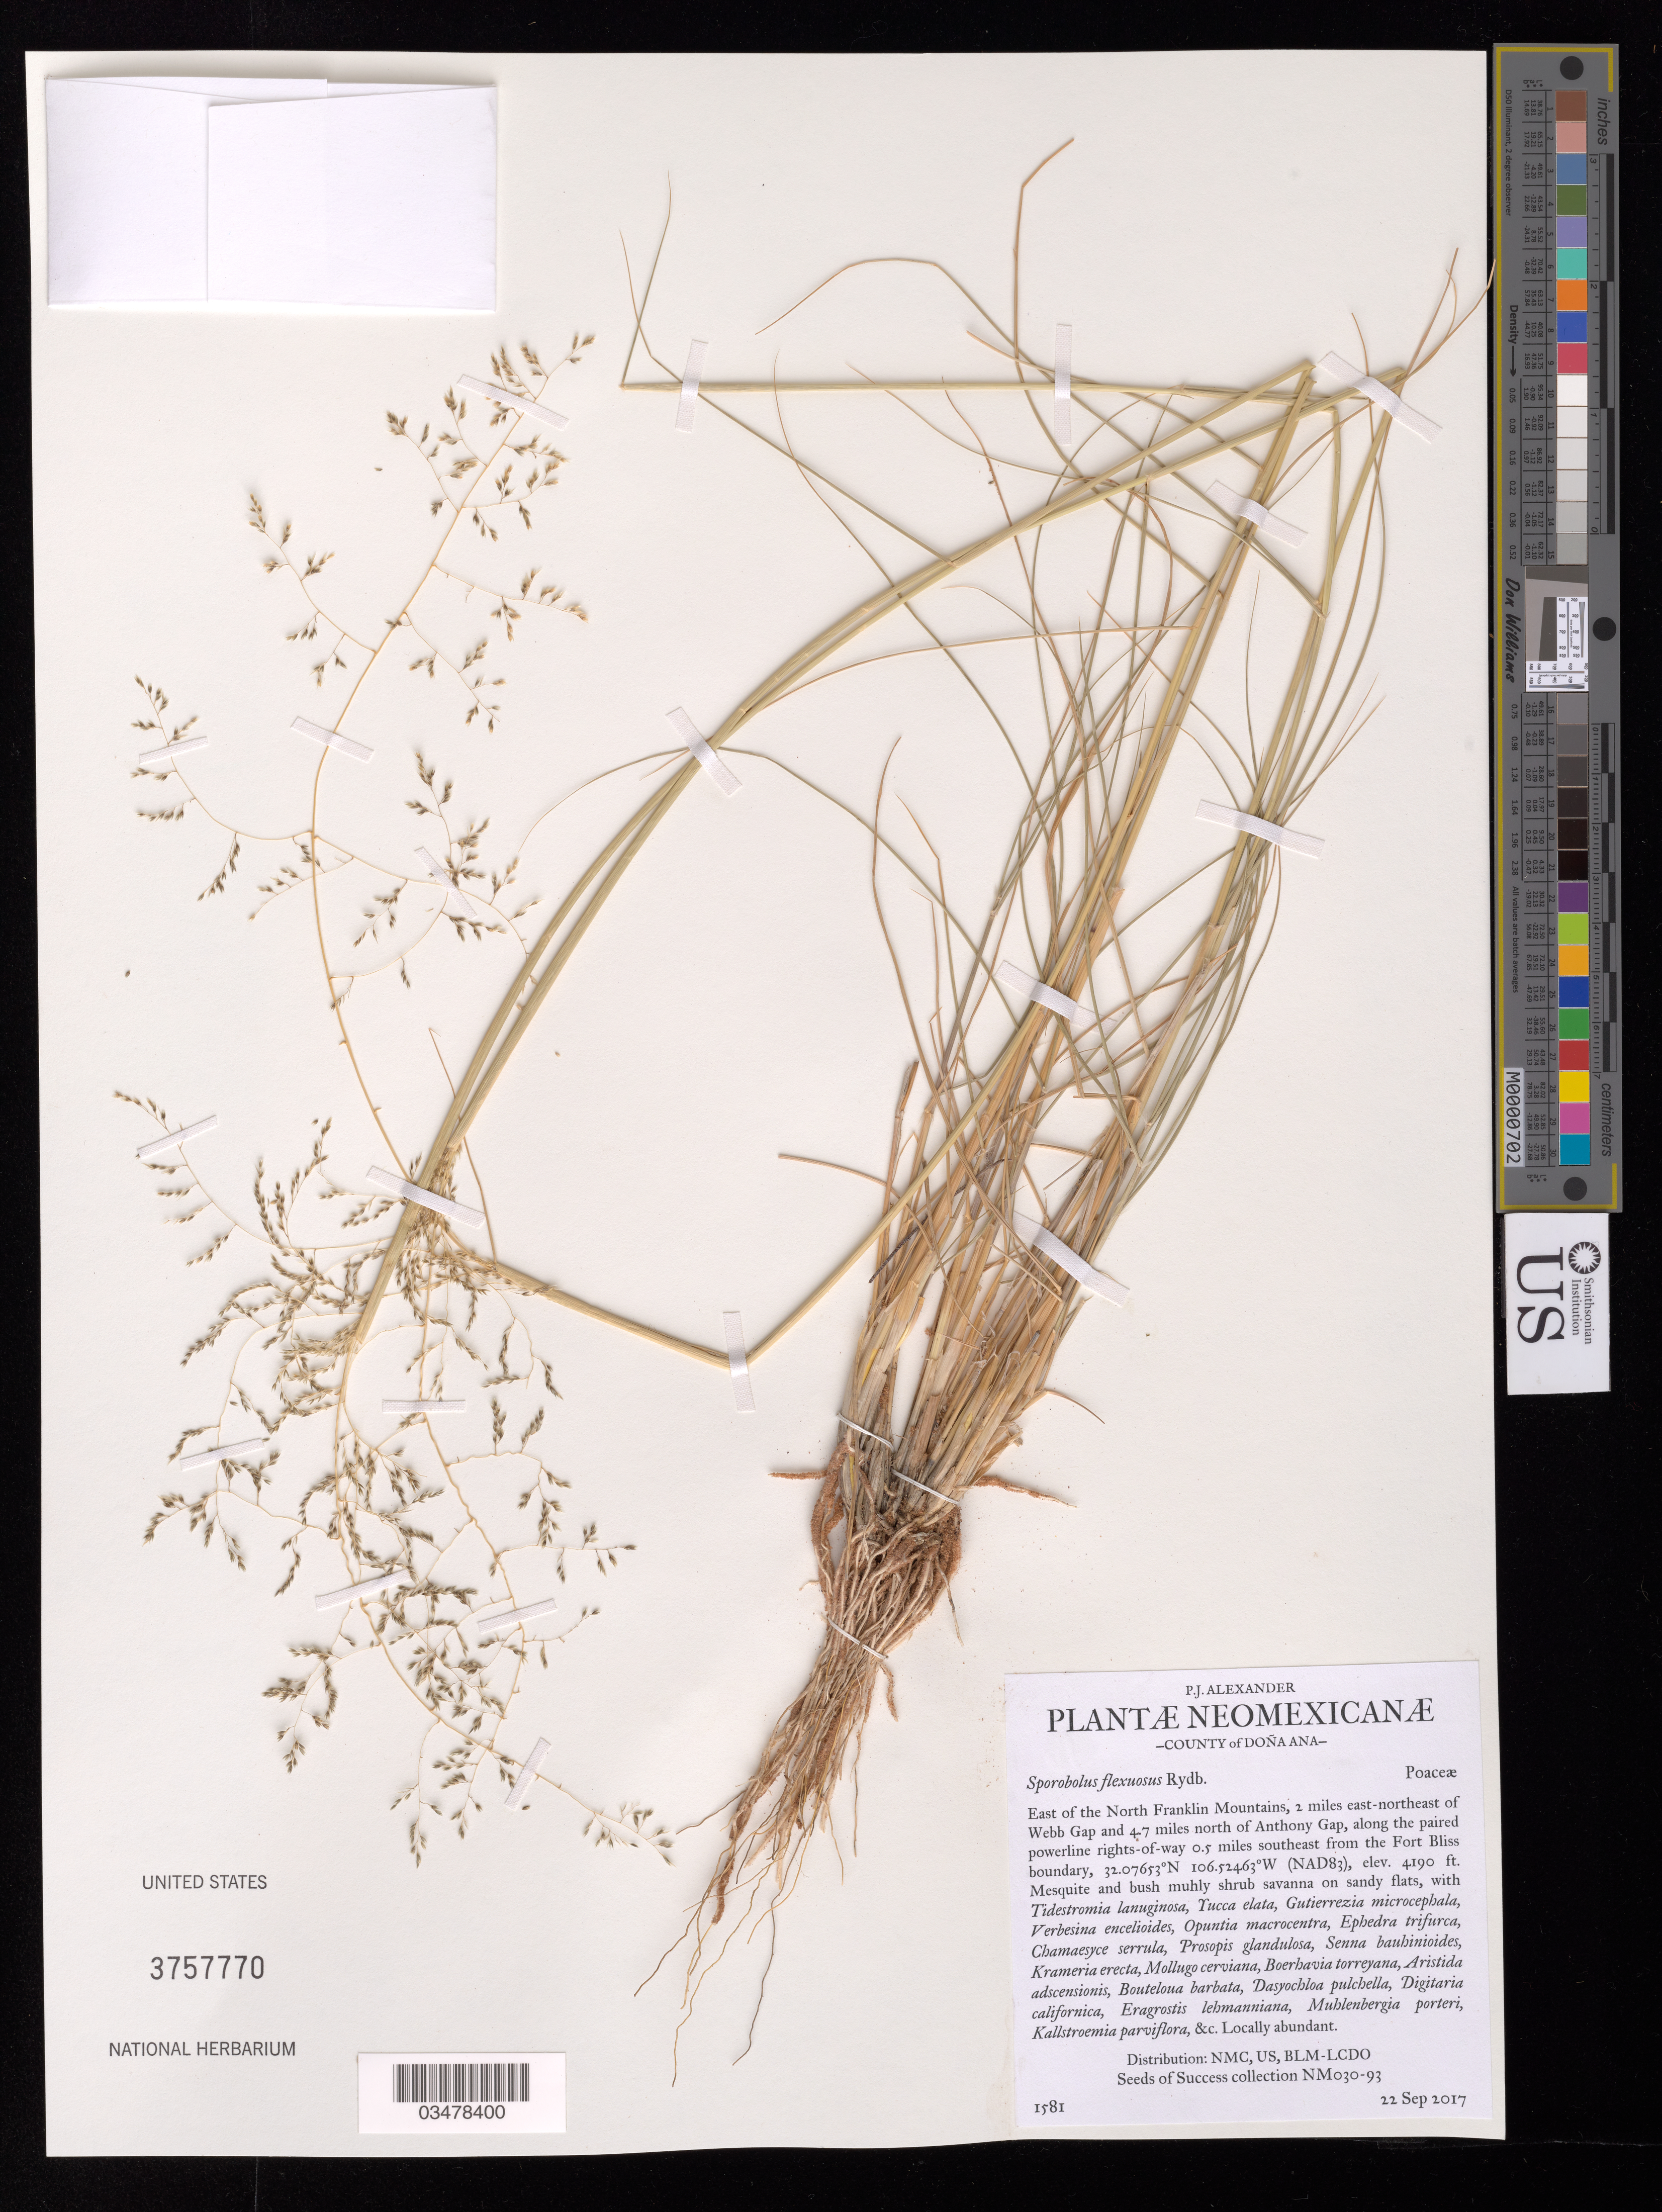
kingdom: Plantae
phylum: Tracheophyta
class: Liliopsida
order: Poales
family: Poaceae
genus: Sporobolus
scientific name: Sporobolus flexuosus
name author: (Thurb.) Rydb.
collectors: P. Alexander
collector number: NM030-093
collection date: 2017-09-22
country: United States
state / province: New Mexico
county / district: Dona Ana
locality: Allotment 15001, Chaparral. E of the North Franklin Mtns, 2 mi. NE of Webb Gap.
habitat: Mesquite and bush muhly shrub savanna on sandy flats. Ecological site: Sandy (R042XB012NM).With Tucca elata, Ephedra trifurca, Digitaria californica, etc.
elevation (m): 1277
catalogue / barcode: US 3757770